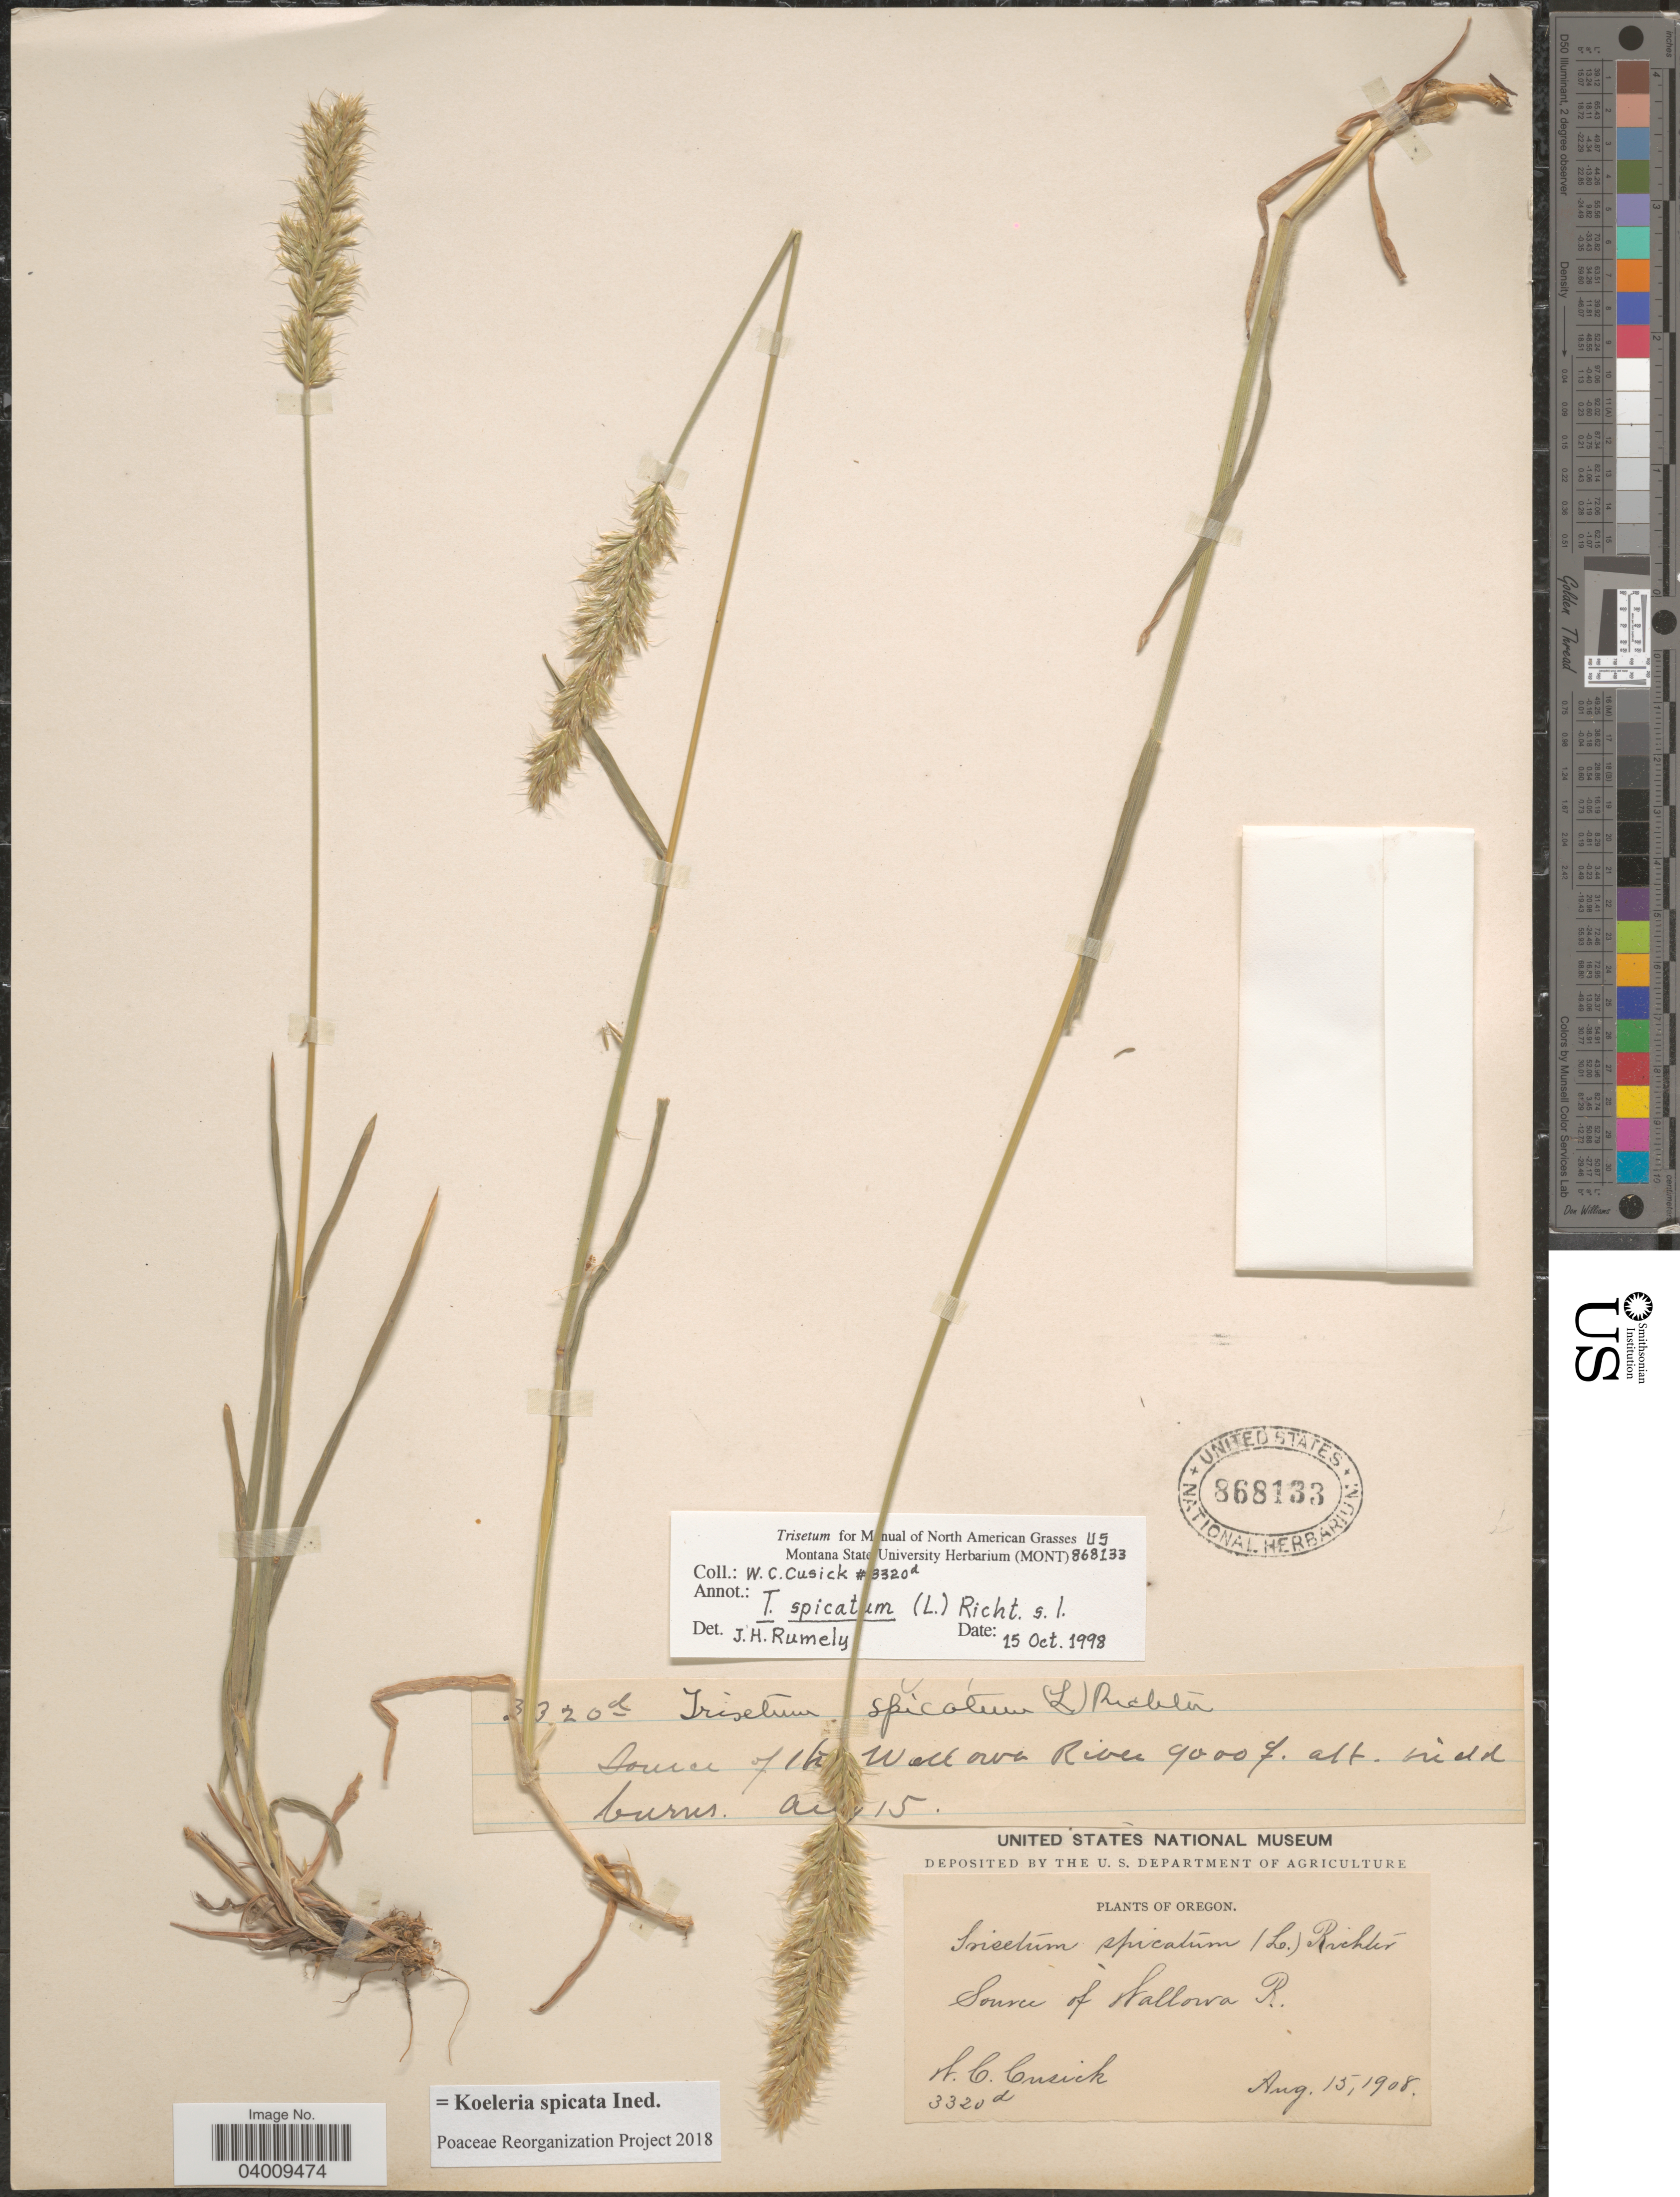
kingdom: Plantae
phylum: Tracheophyta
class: Liliopsida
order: Poales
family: Poaceae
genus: Koeleria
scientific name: Koeleria spicata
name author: (L.) Barberá et al.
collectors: W. C. Cusick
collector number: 3320d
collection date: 1908-08-15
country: United States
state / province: Oregon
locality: Source of Wallowa River.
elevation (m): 2743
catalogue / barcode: US 868133